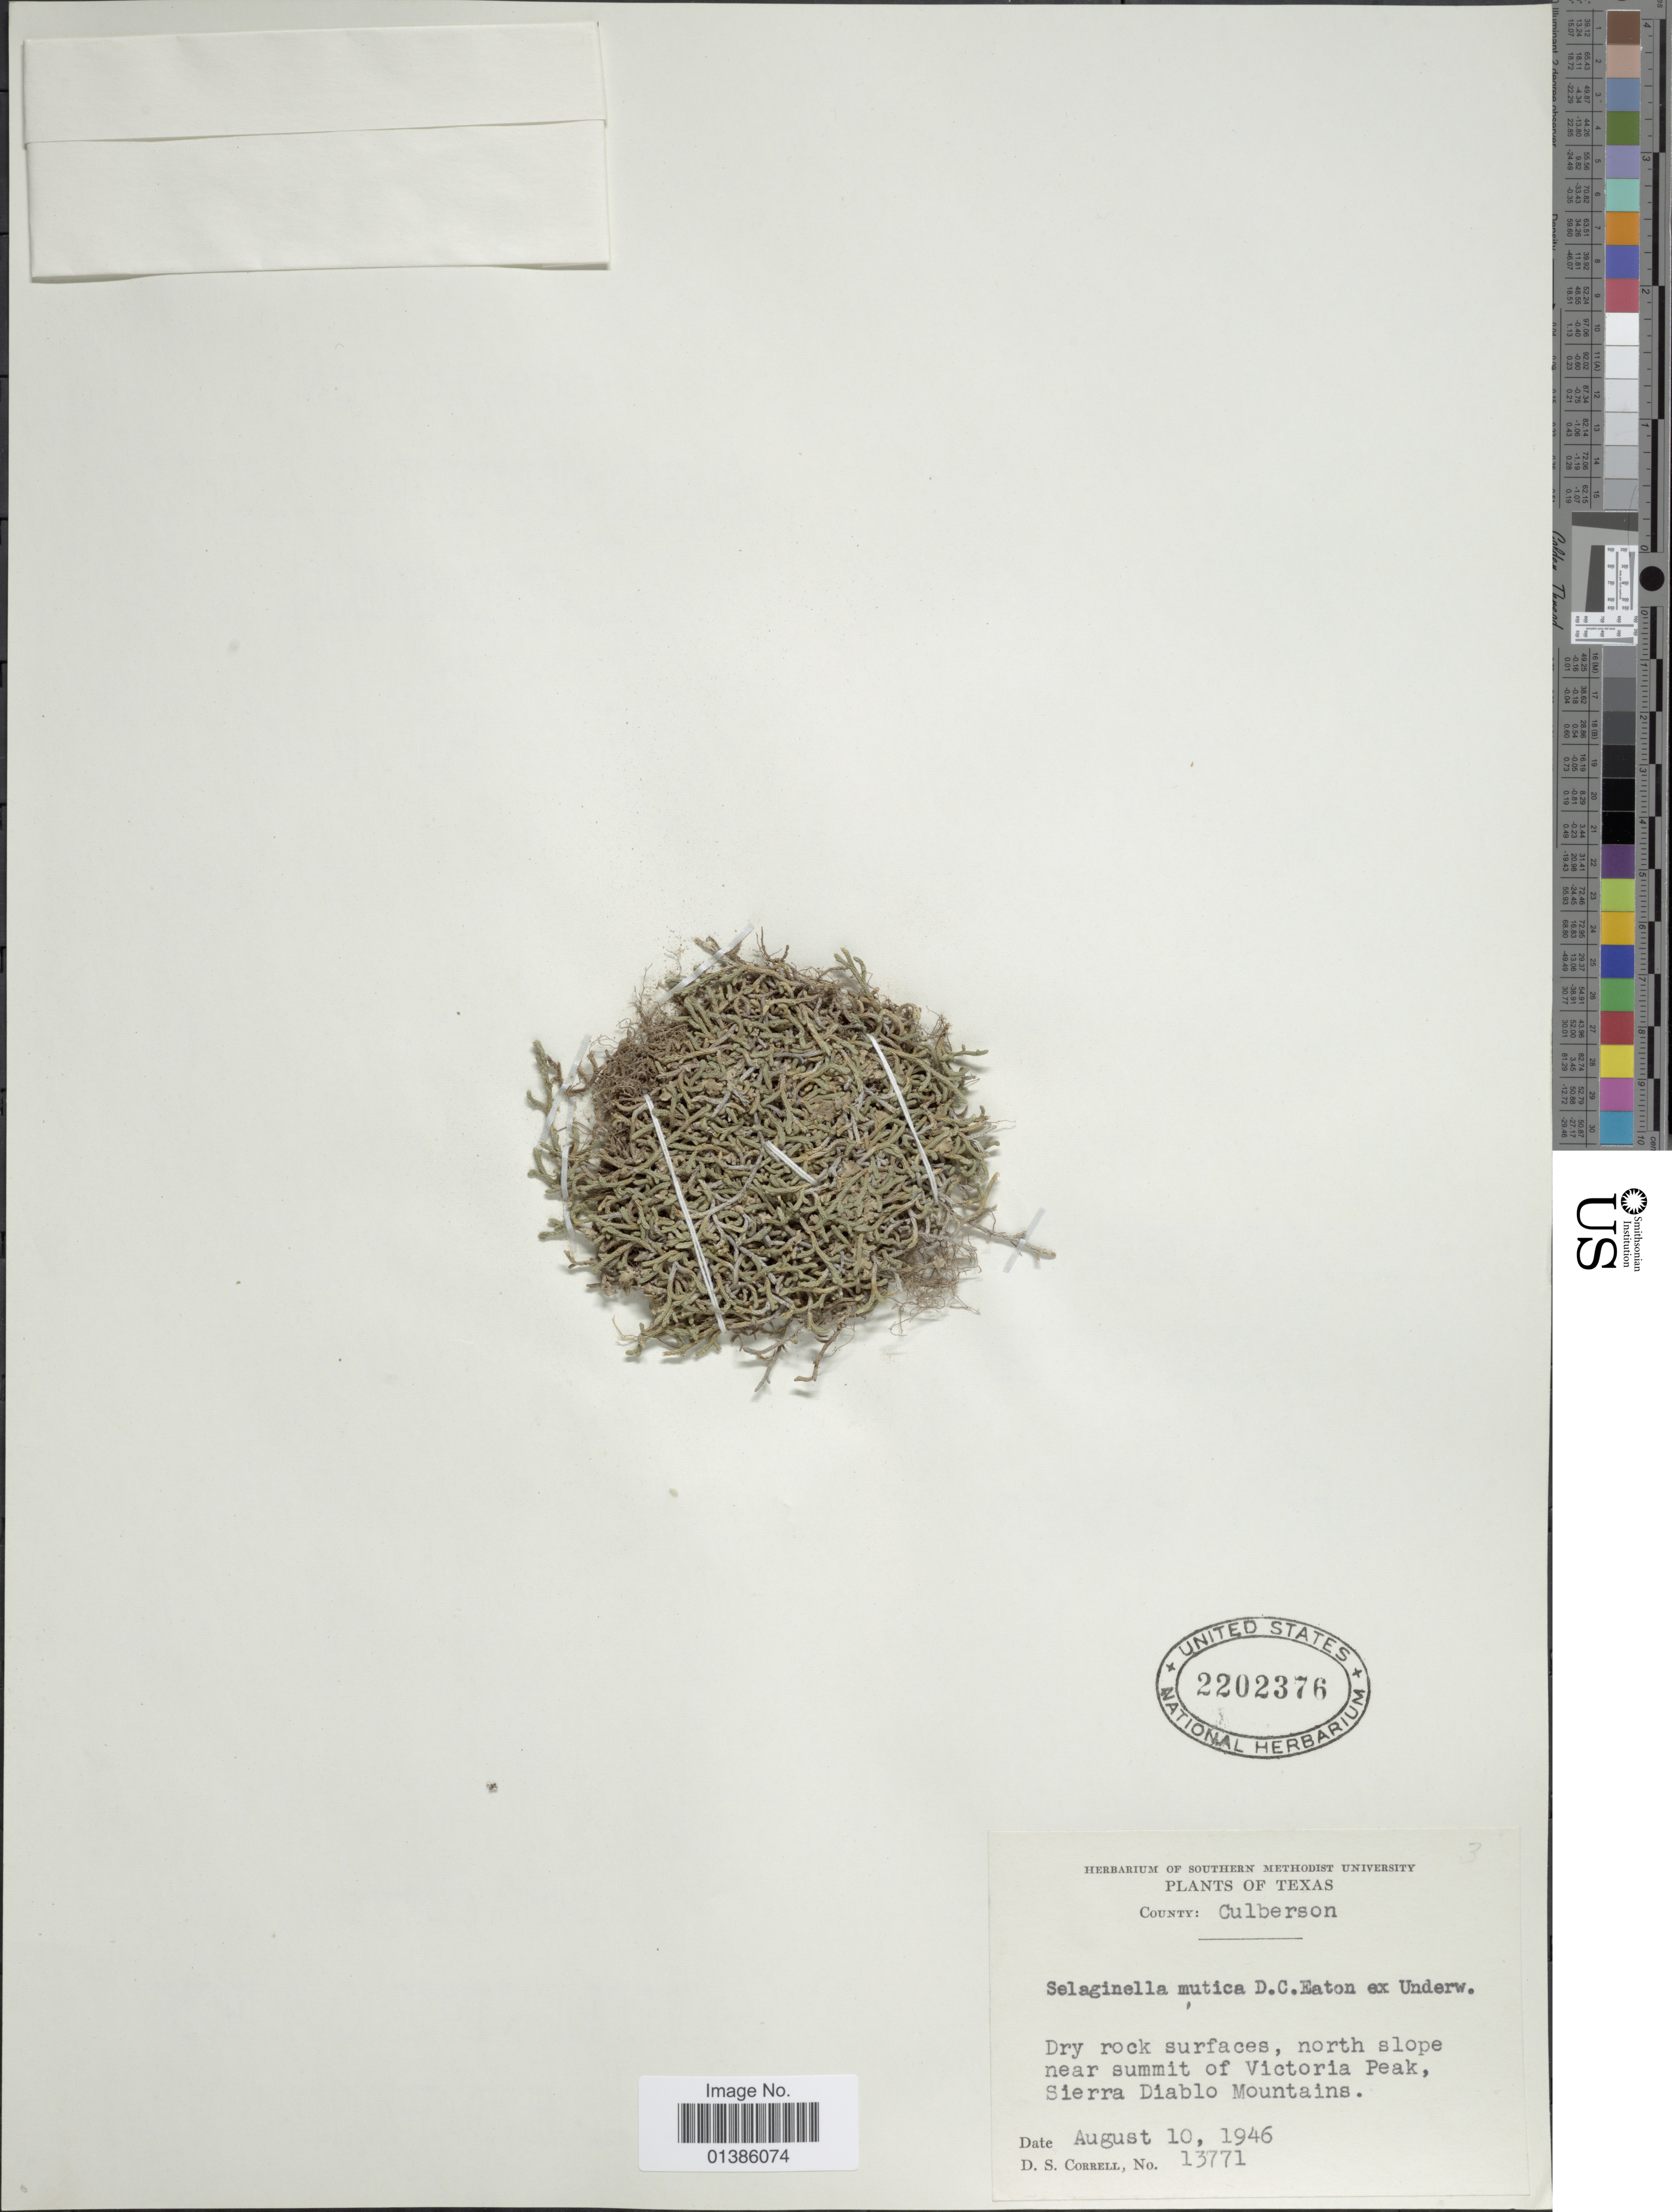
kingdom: Plantae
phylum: Tracheophyta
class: Lycopodiopsida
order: Selaginellales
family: Selaginellaceae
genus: Selaginella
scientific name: Selaginella mutica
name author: D.C. Eaton in Underw.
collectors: D. S. Correll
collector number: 13771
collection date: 1946-08-10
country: United States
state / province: Texas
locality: County: Culberson. Dry rock surfaces, north slope near summit of Victoria Peak, Sierra Diablo Mountains.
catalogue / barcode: US 2202376